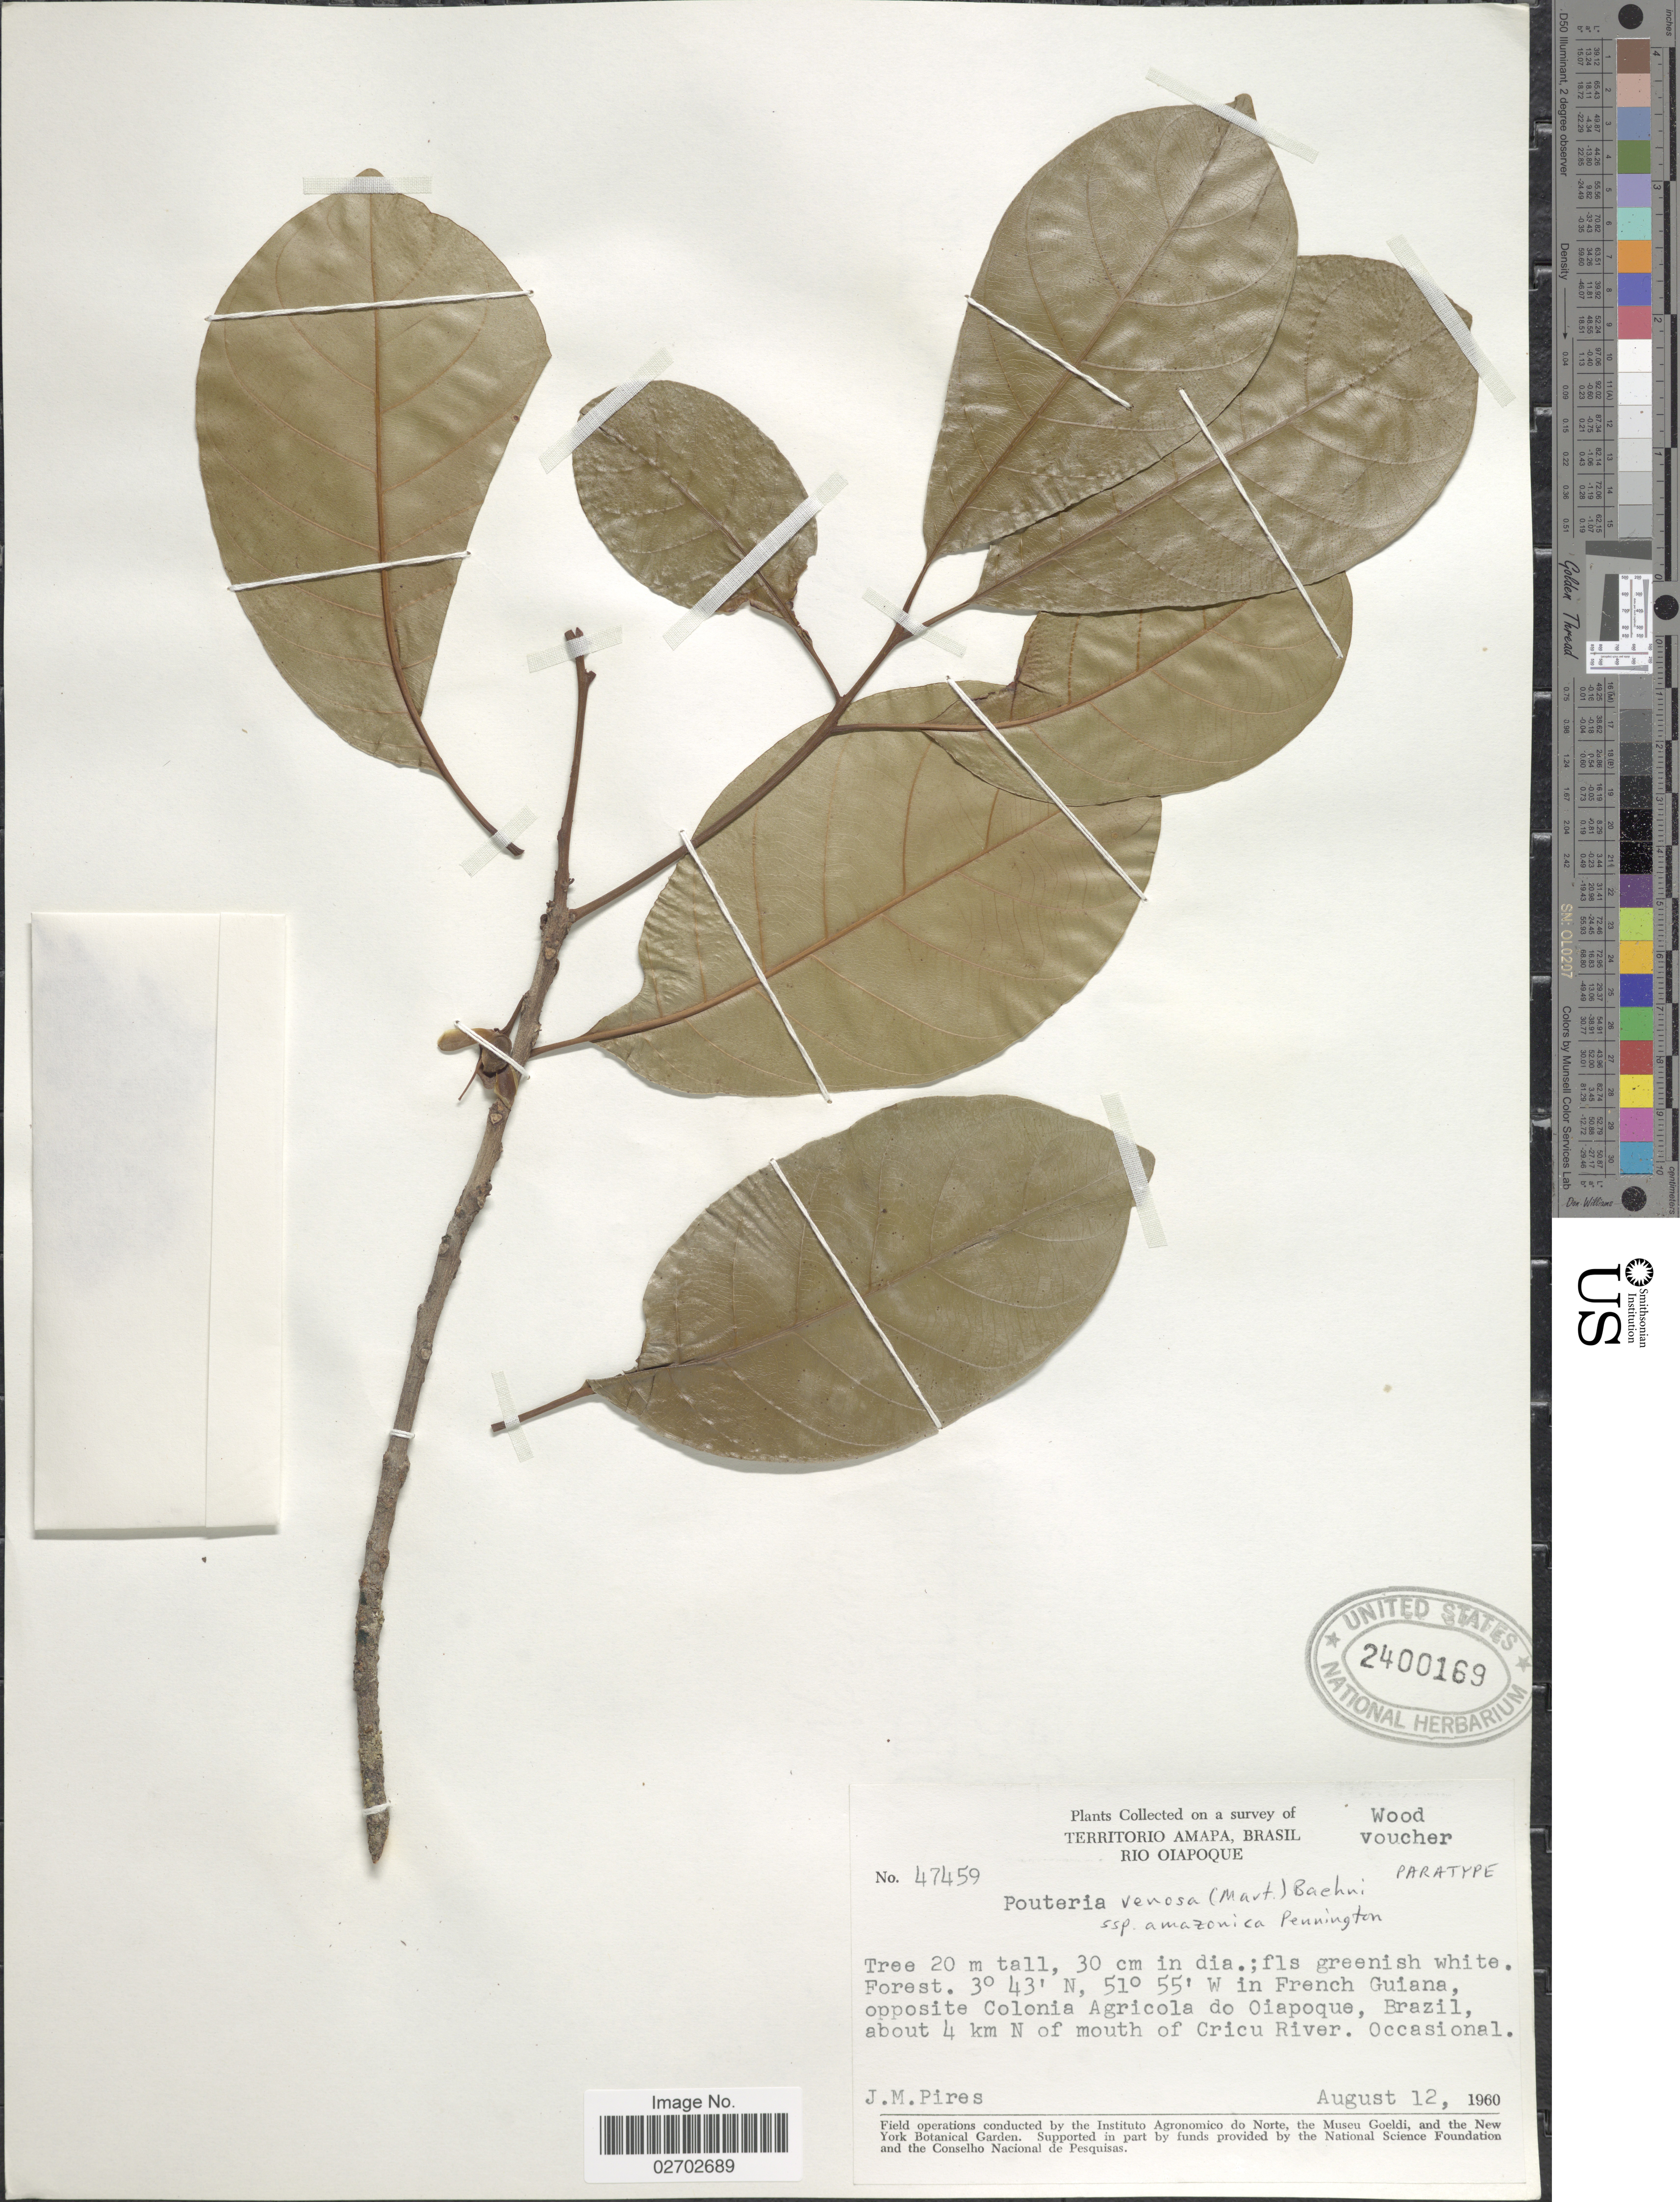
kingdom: Plantae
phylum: Tracheophyta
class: Magnoliopsida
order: Ericales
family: Sapotaceae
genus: Pouteria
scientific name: Pouteria venosa subsp. amazonica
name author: T.D. Penn.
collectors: J. M. Pires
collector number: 47459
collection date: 1960-08-12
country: French Guiana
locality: Rio Oiapoque. French Guiana, opposite Colonia Agricola do Oiapoque, Brazil, about 4 km N of mouth of Cricu River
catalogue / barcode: US 2400169